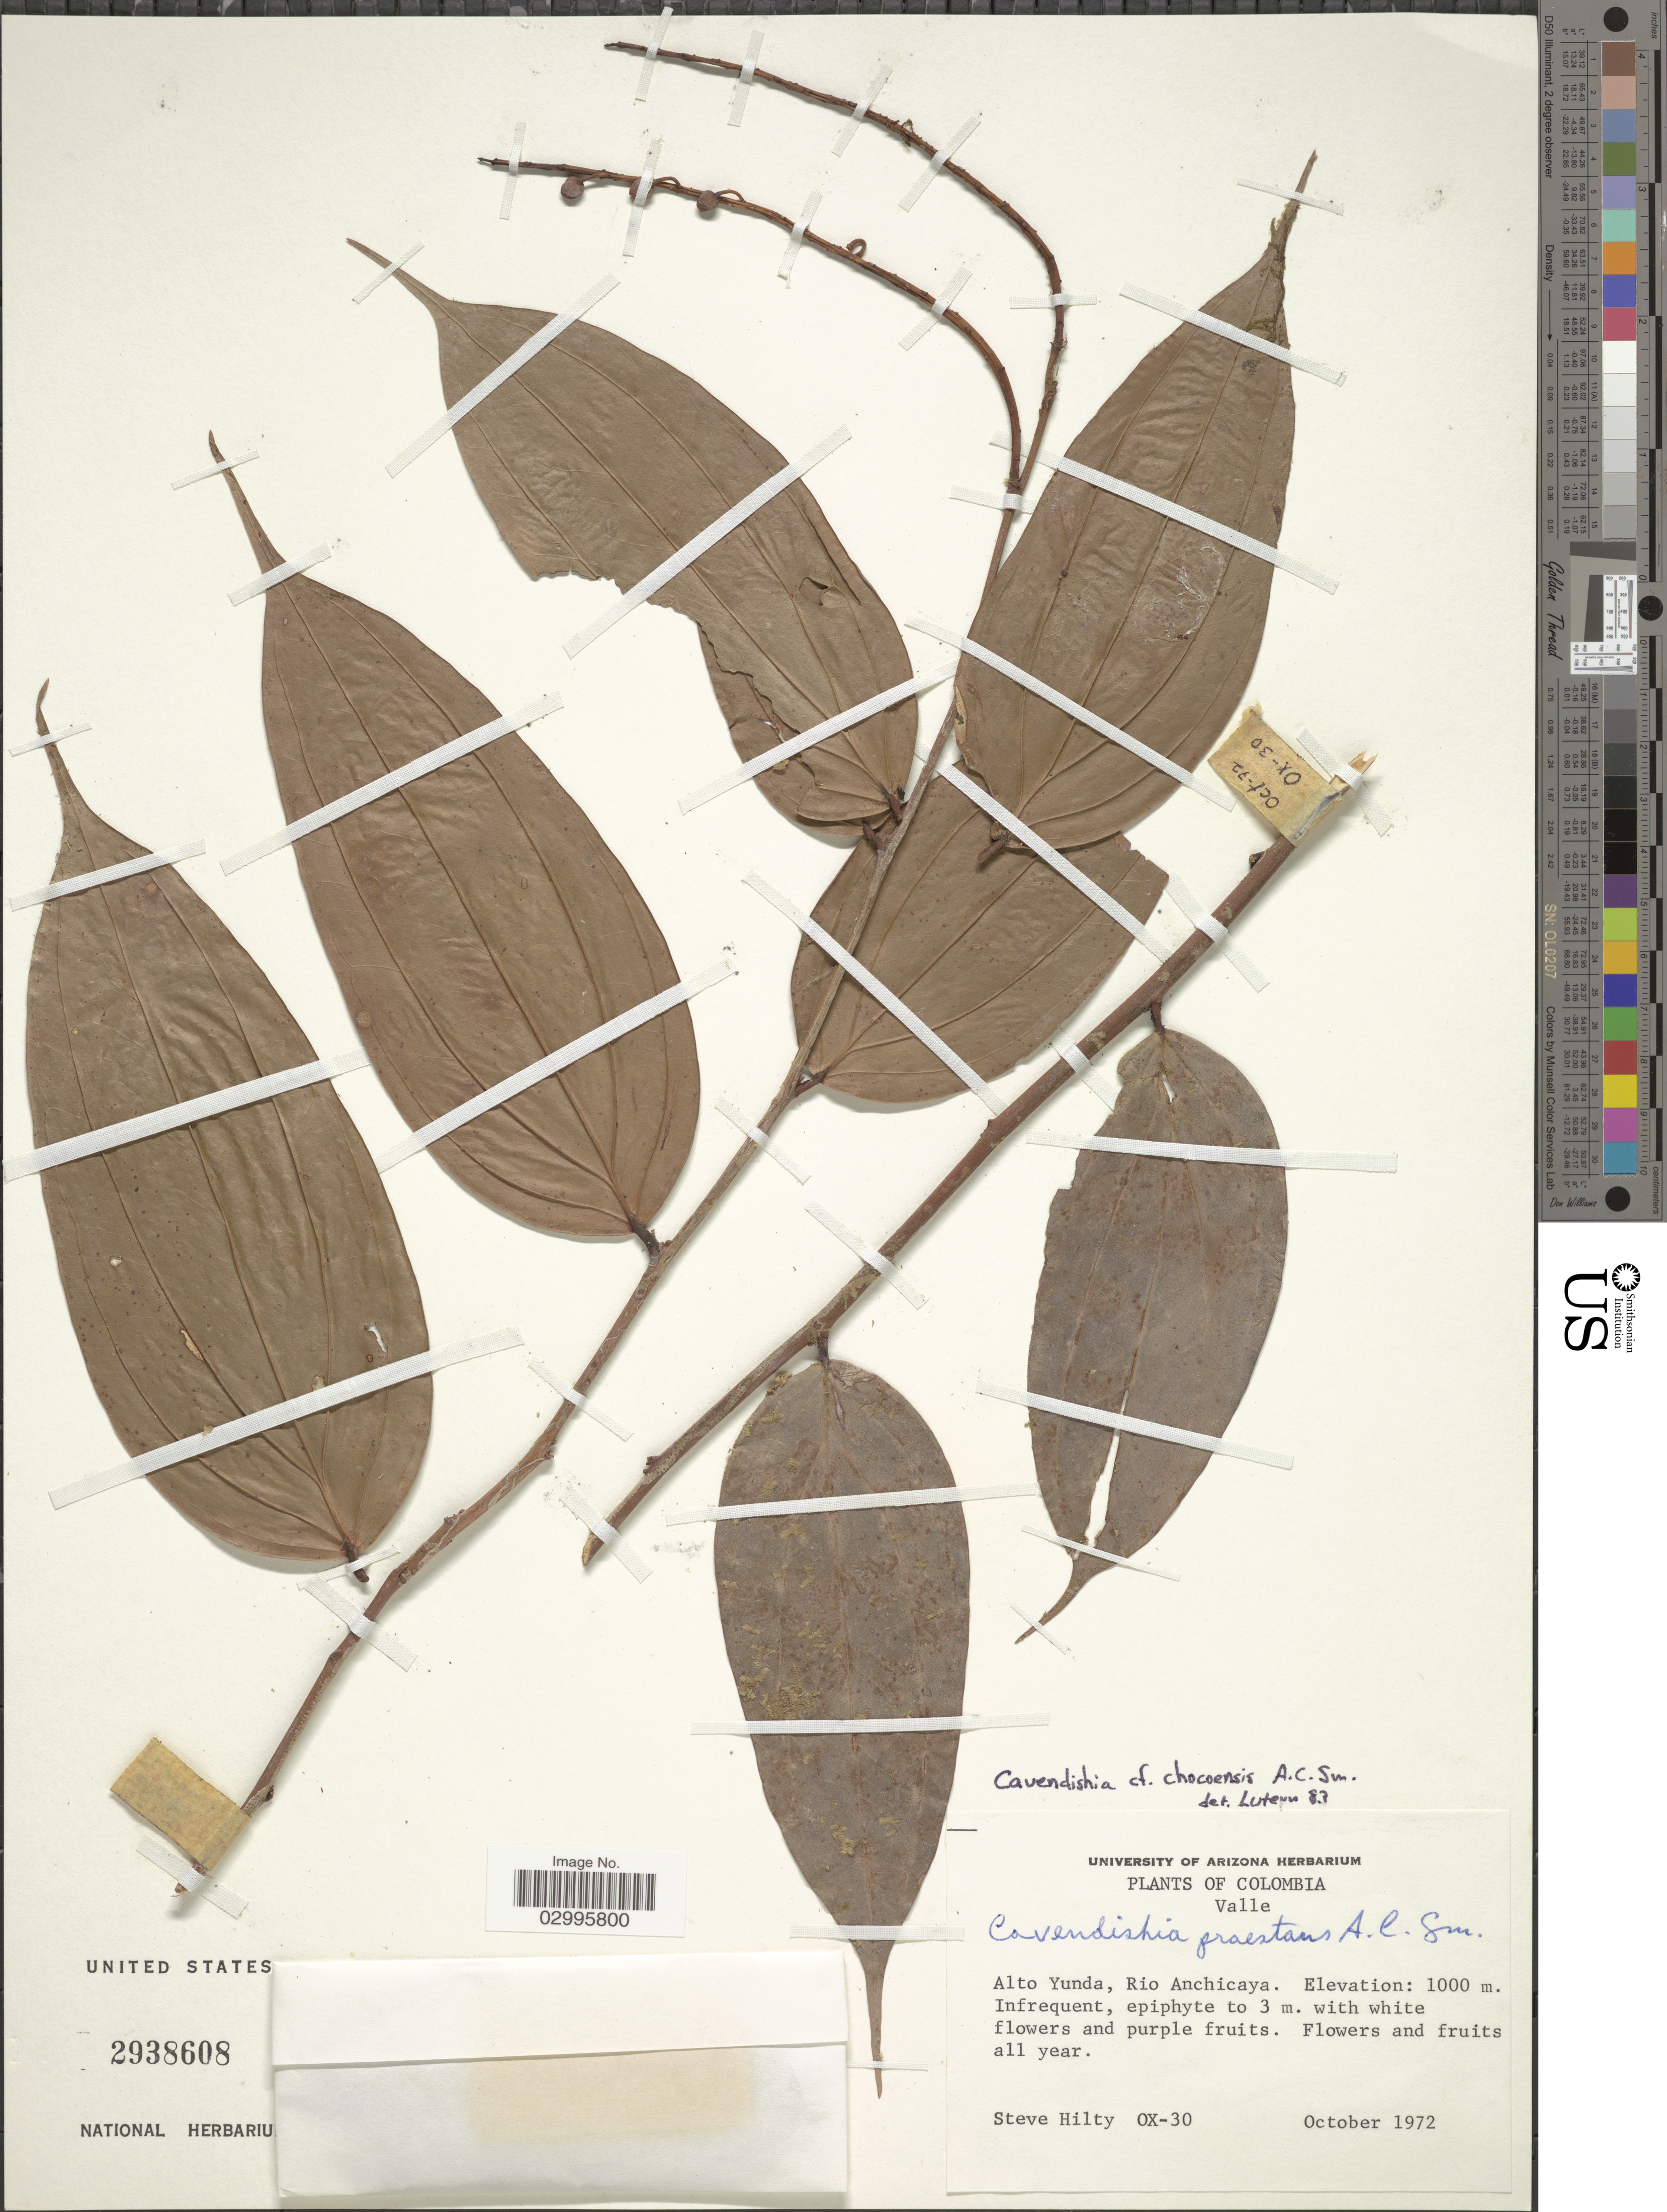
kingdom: Plantae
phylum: Tracheophyta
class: Magnoliopsida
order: Ericales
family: Ericaceae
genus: Cavendishia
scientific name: Cavendishia chocoensis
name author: A.C. Sm.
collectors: S. Hilty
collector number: OX-30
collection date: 1972-10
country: Colombia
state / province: Valle del Cauca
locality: Valle, Alto Yunda, Rio Anchicaya.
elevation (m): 1000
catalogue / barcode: US 2938608